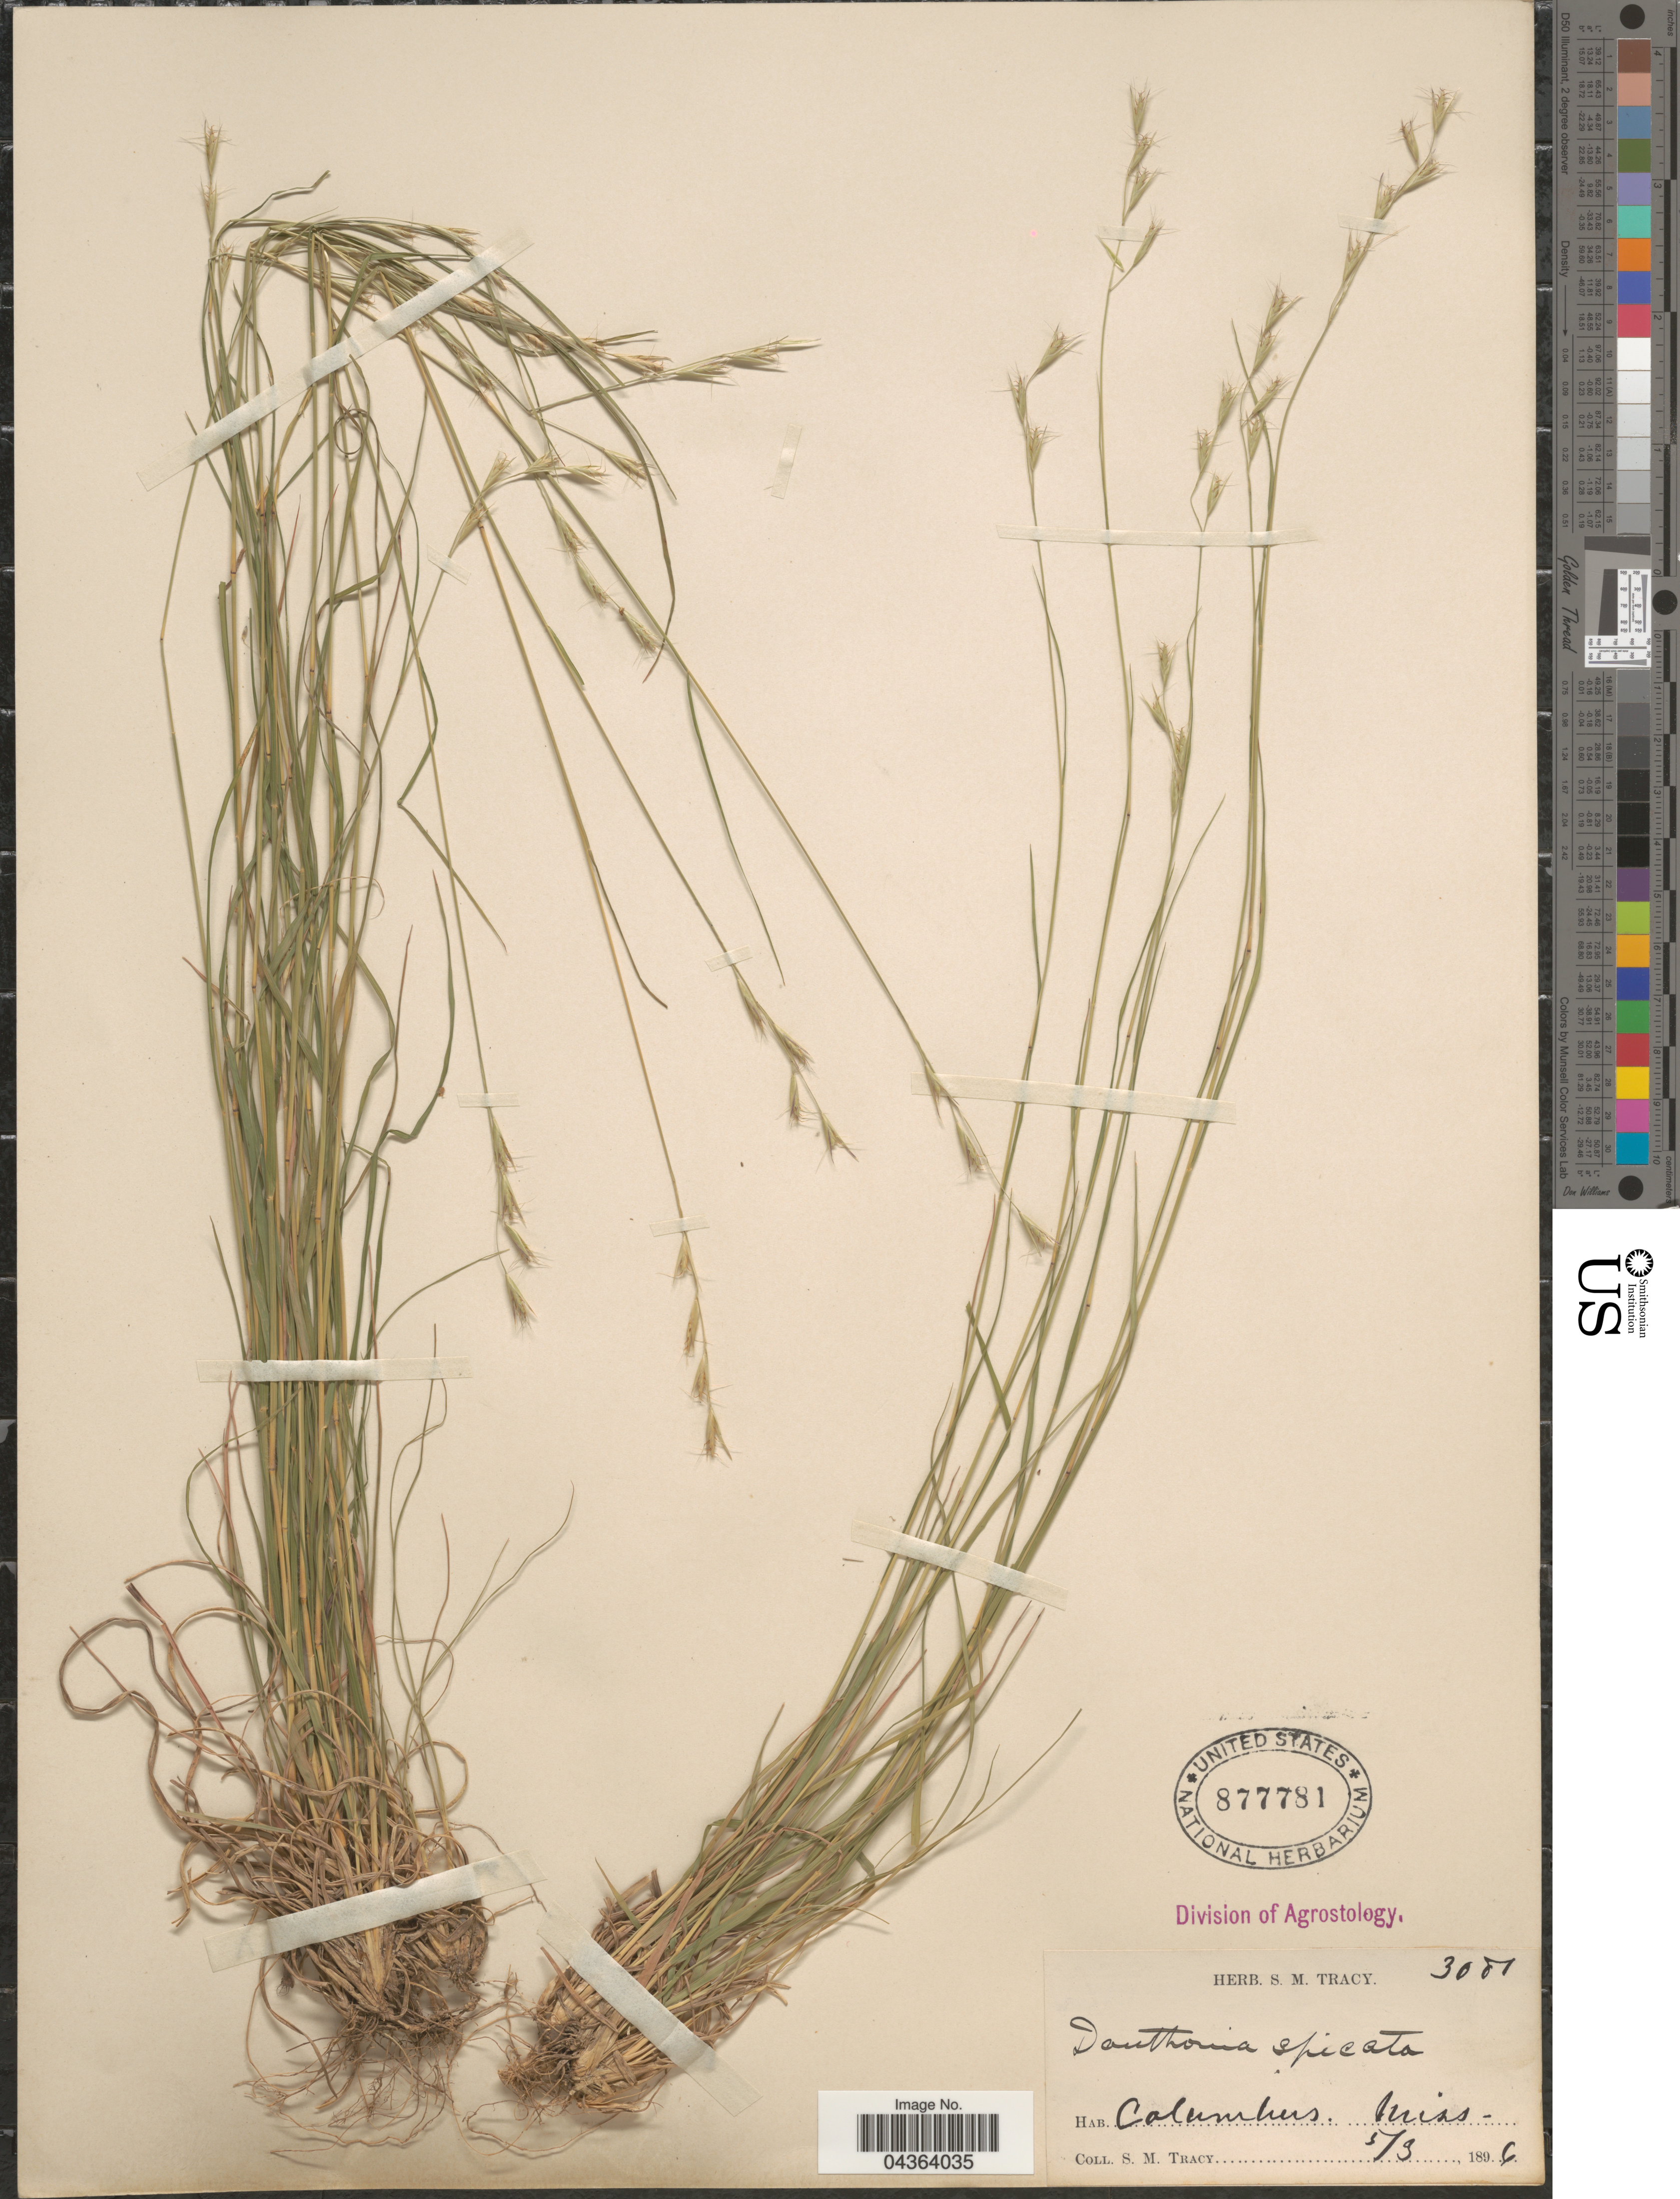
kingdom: Plantae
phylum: Tracheophyta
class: Liliopsida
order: Poales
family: Poaceae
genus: Danthonia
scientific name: Danthonia spicata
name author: (L.) P. Beauv. ex Roem. & Schult.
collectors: S. M. Tracy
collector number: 3081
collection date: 1896-05-03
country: United States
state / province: Mississippi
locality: Columbus.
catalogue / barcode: US 877781